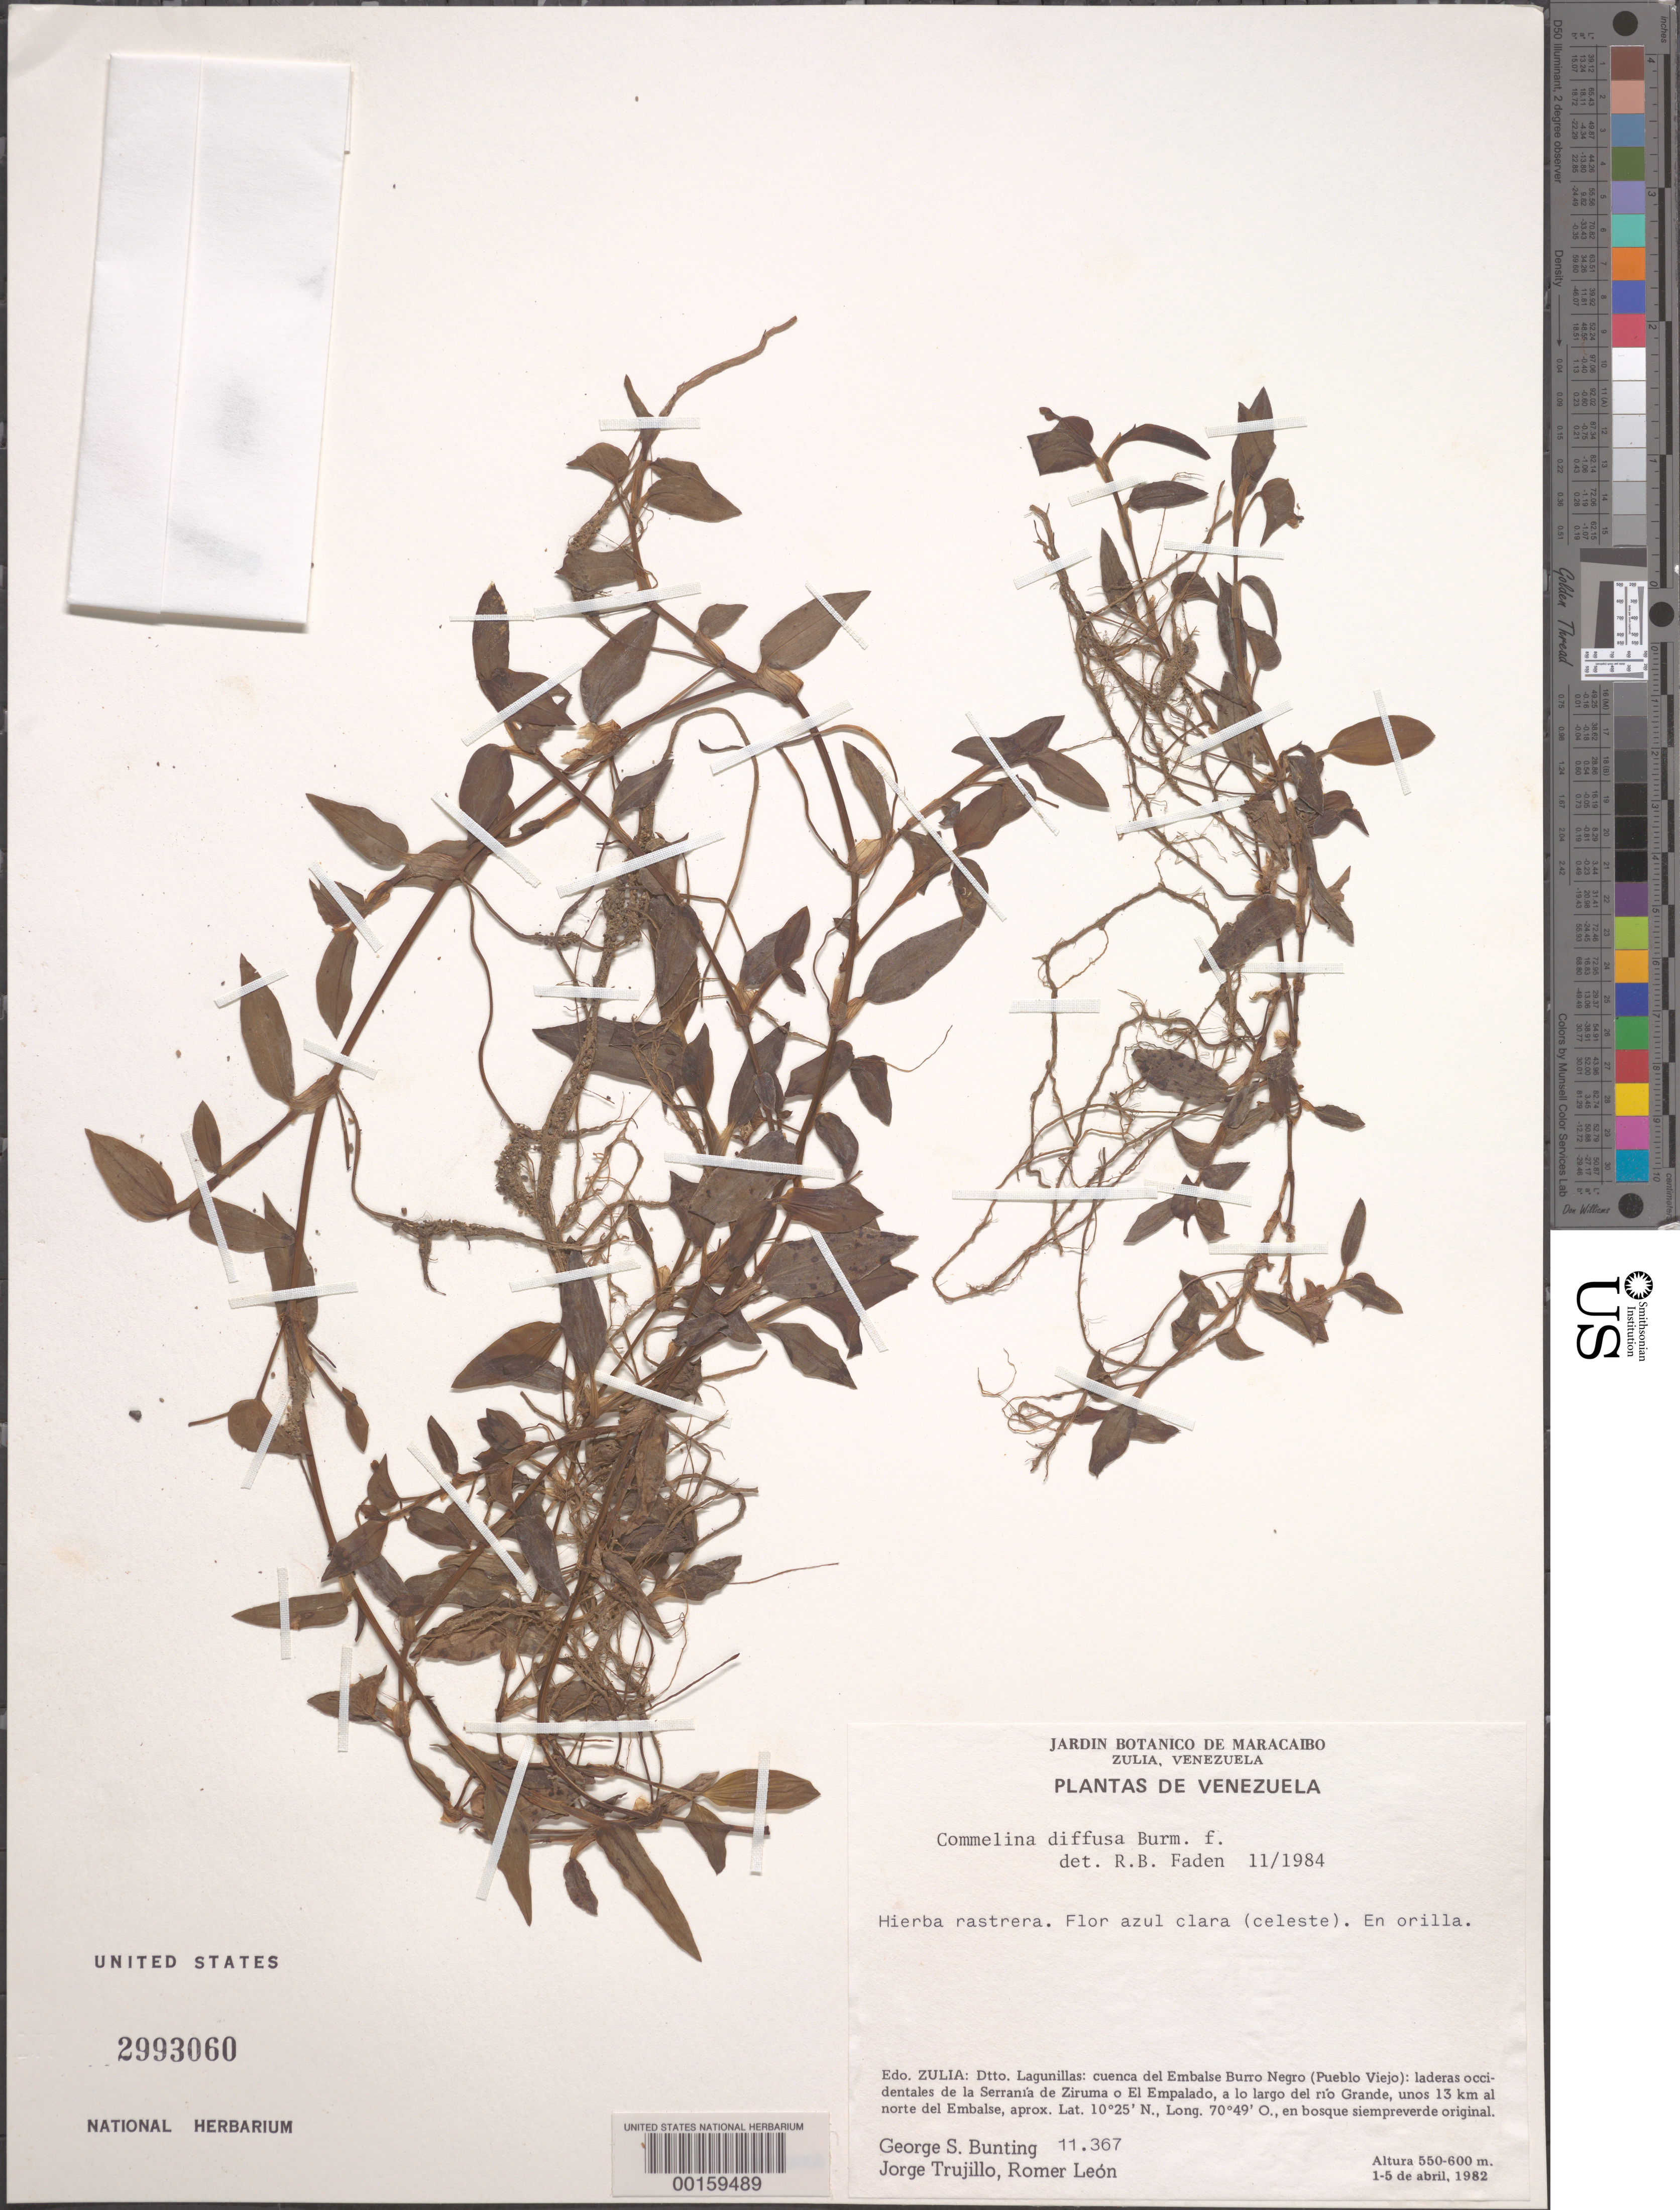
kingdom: Plantae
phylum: Tracheophyta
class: Liliopsida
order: Commelinales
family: Commelinaceae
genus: Commelina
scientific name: Commelina diffusa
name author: Burm. f.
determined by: Faden, Robert B., (US), Smithsonian Institution - National Museum of Natural History (UNITED STATES)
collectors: G. S. Bunting, J. Trujillo & R. A. León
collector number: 11.367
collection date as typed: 01 Apr 1982 to 05 Apr 1982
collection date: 1982-04-01/1982-04-05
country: Venezuela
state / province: Zulia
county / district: Lagunillas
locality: Embalse Burro Negro (Pueblo Viejo), western slope of Serrania del Ziruma and El Empalado, along río Grande, 13 km N of Embalse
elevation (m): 550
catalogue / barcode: US 2993060